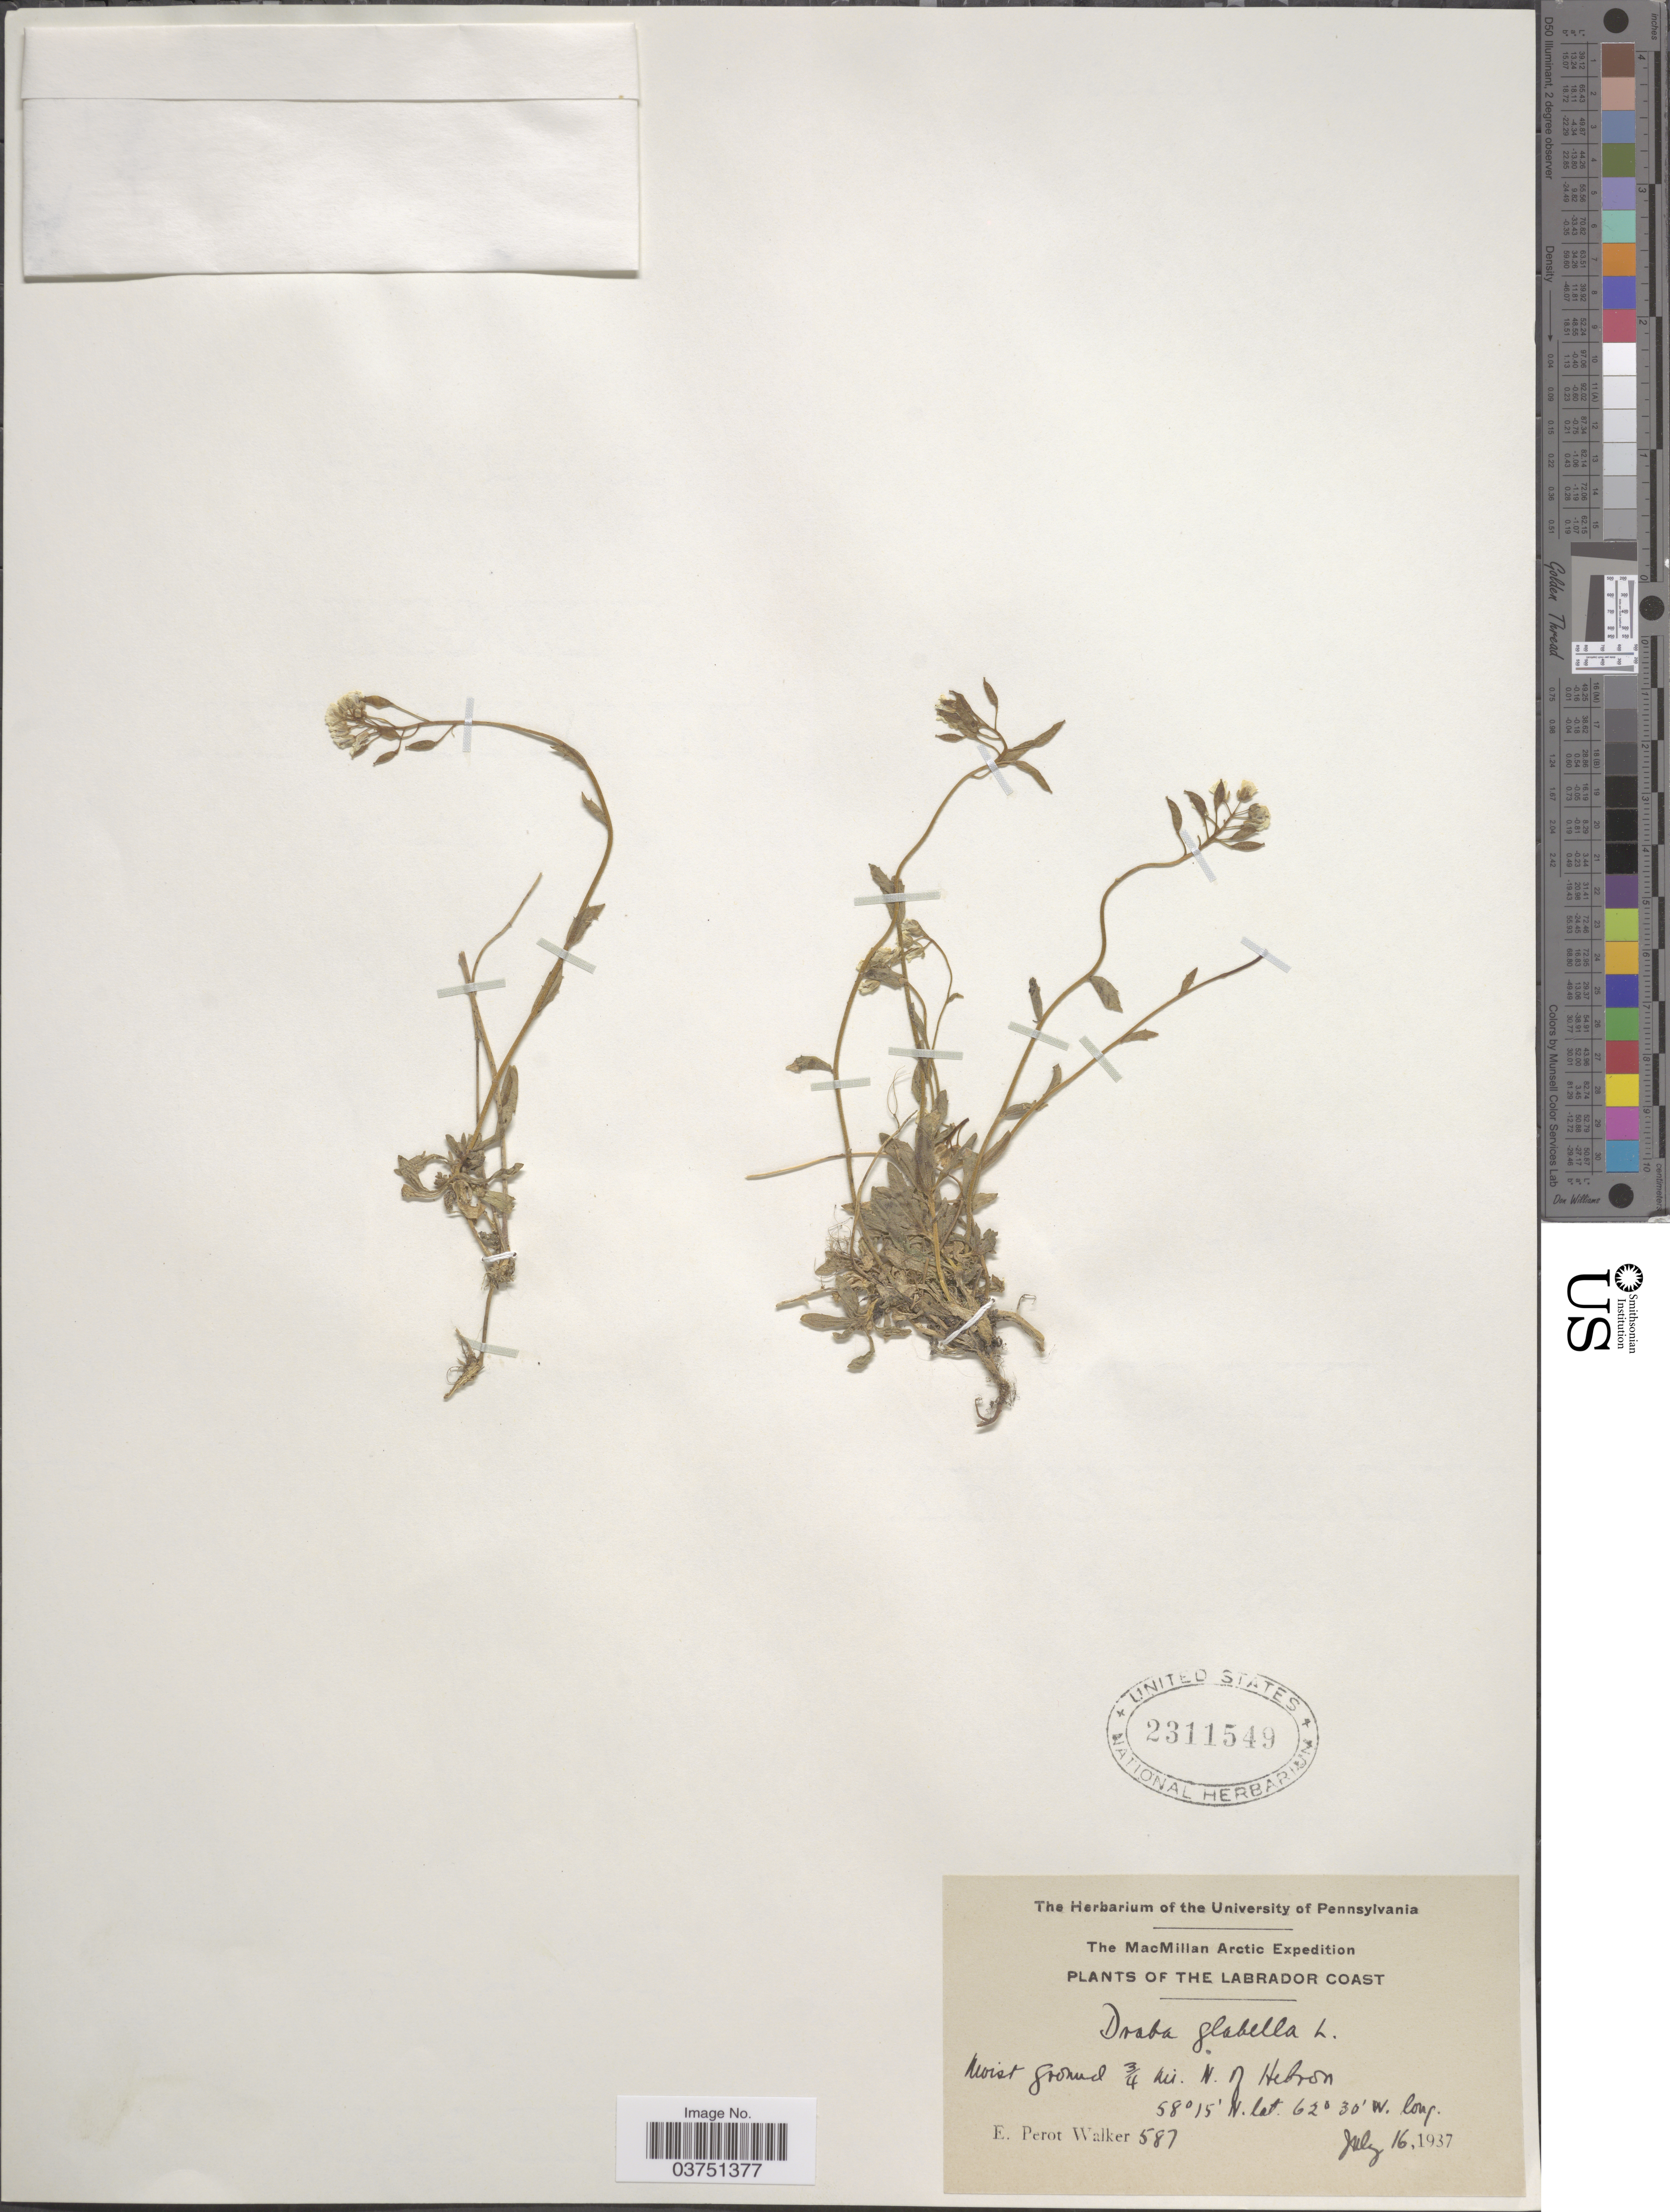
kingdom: Plantae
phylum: Tracheophyta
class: Magnoliopsida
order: Brassicales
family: Brassicaceae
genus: Draba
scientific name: Draba glabella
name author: Pursh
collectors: E. Walker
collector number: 587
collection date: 1937-07-16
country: Canada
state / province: Newfoundland and Labrador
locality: Labrador Coast; 3/4 mi. N. of Hebron.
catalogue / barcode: US 2311549